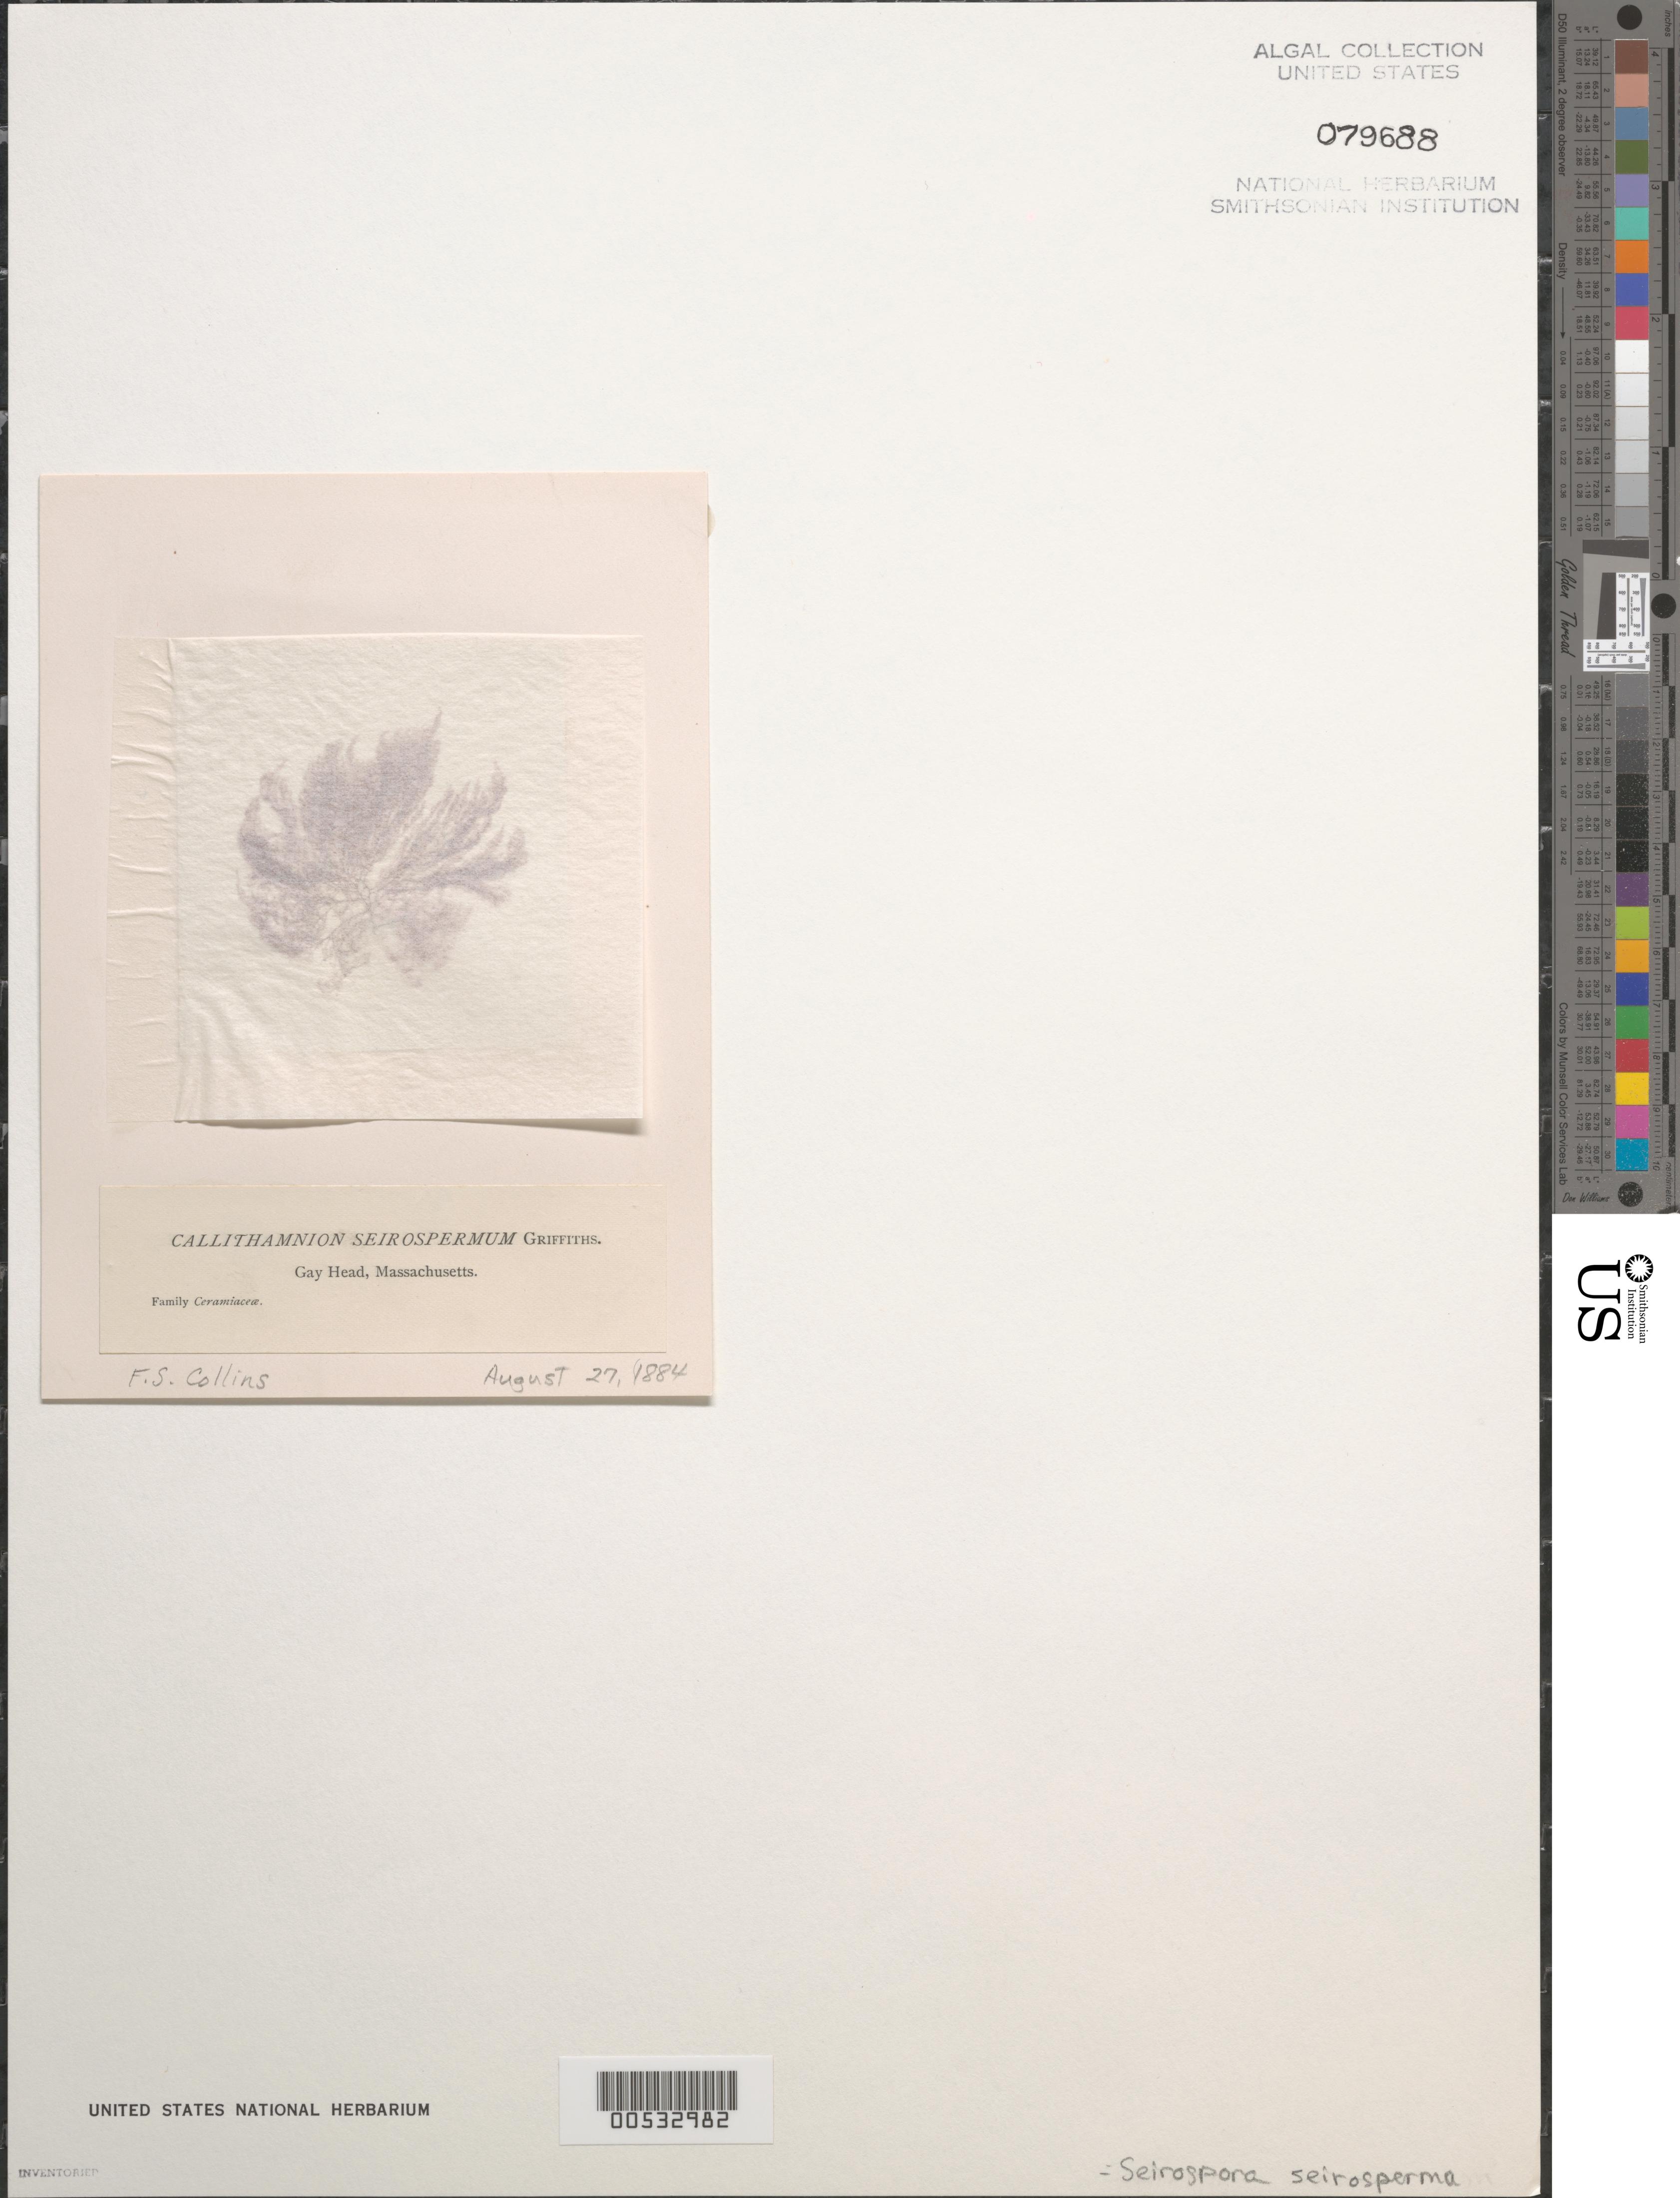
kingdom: Plantae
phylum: Rhodophyta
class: Florideophyceae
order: Ceramiales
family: Callithamniaceae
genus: Seirospora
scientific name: Seirospora interrupta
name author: (Sm.) F. Schmitz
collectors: F. Collins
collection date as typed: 27 Aug 1884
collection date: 1884-08-27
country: United States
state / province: Massachusetts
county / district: Dukes County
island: Martha's Vineyard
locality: Gay Head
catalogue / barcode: US 79688